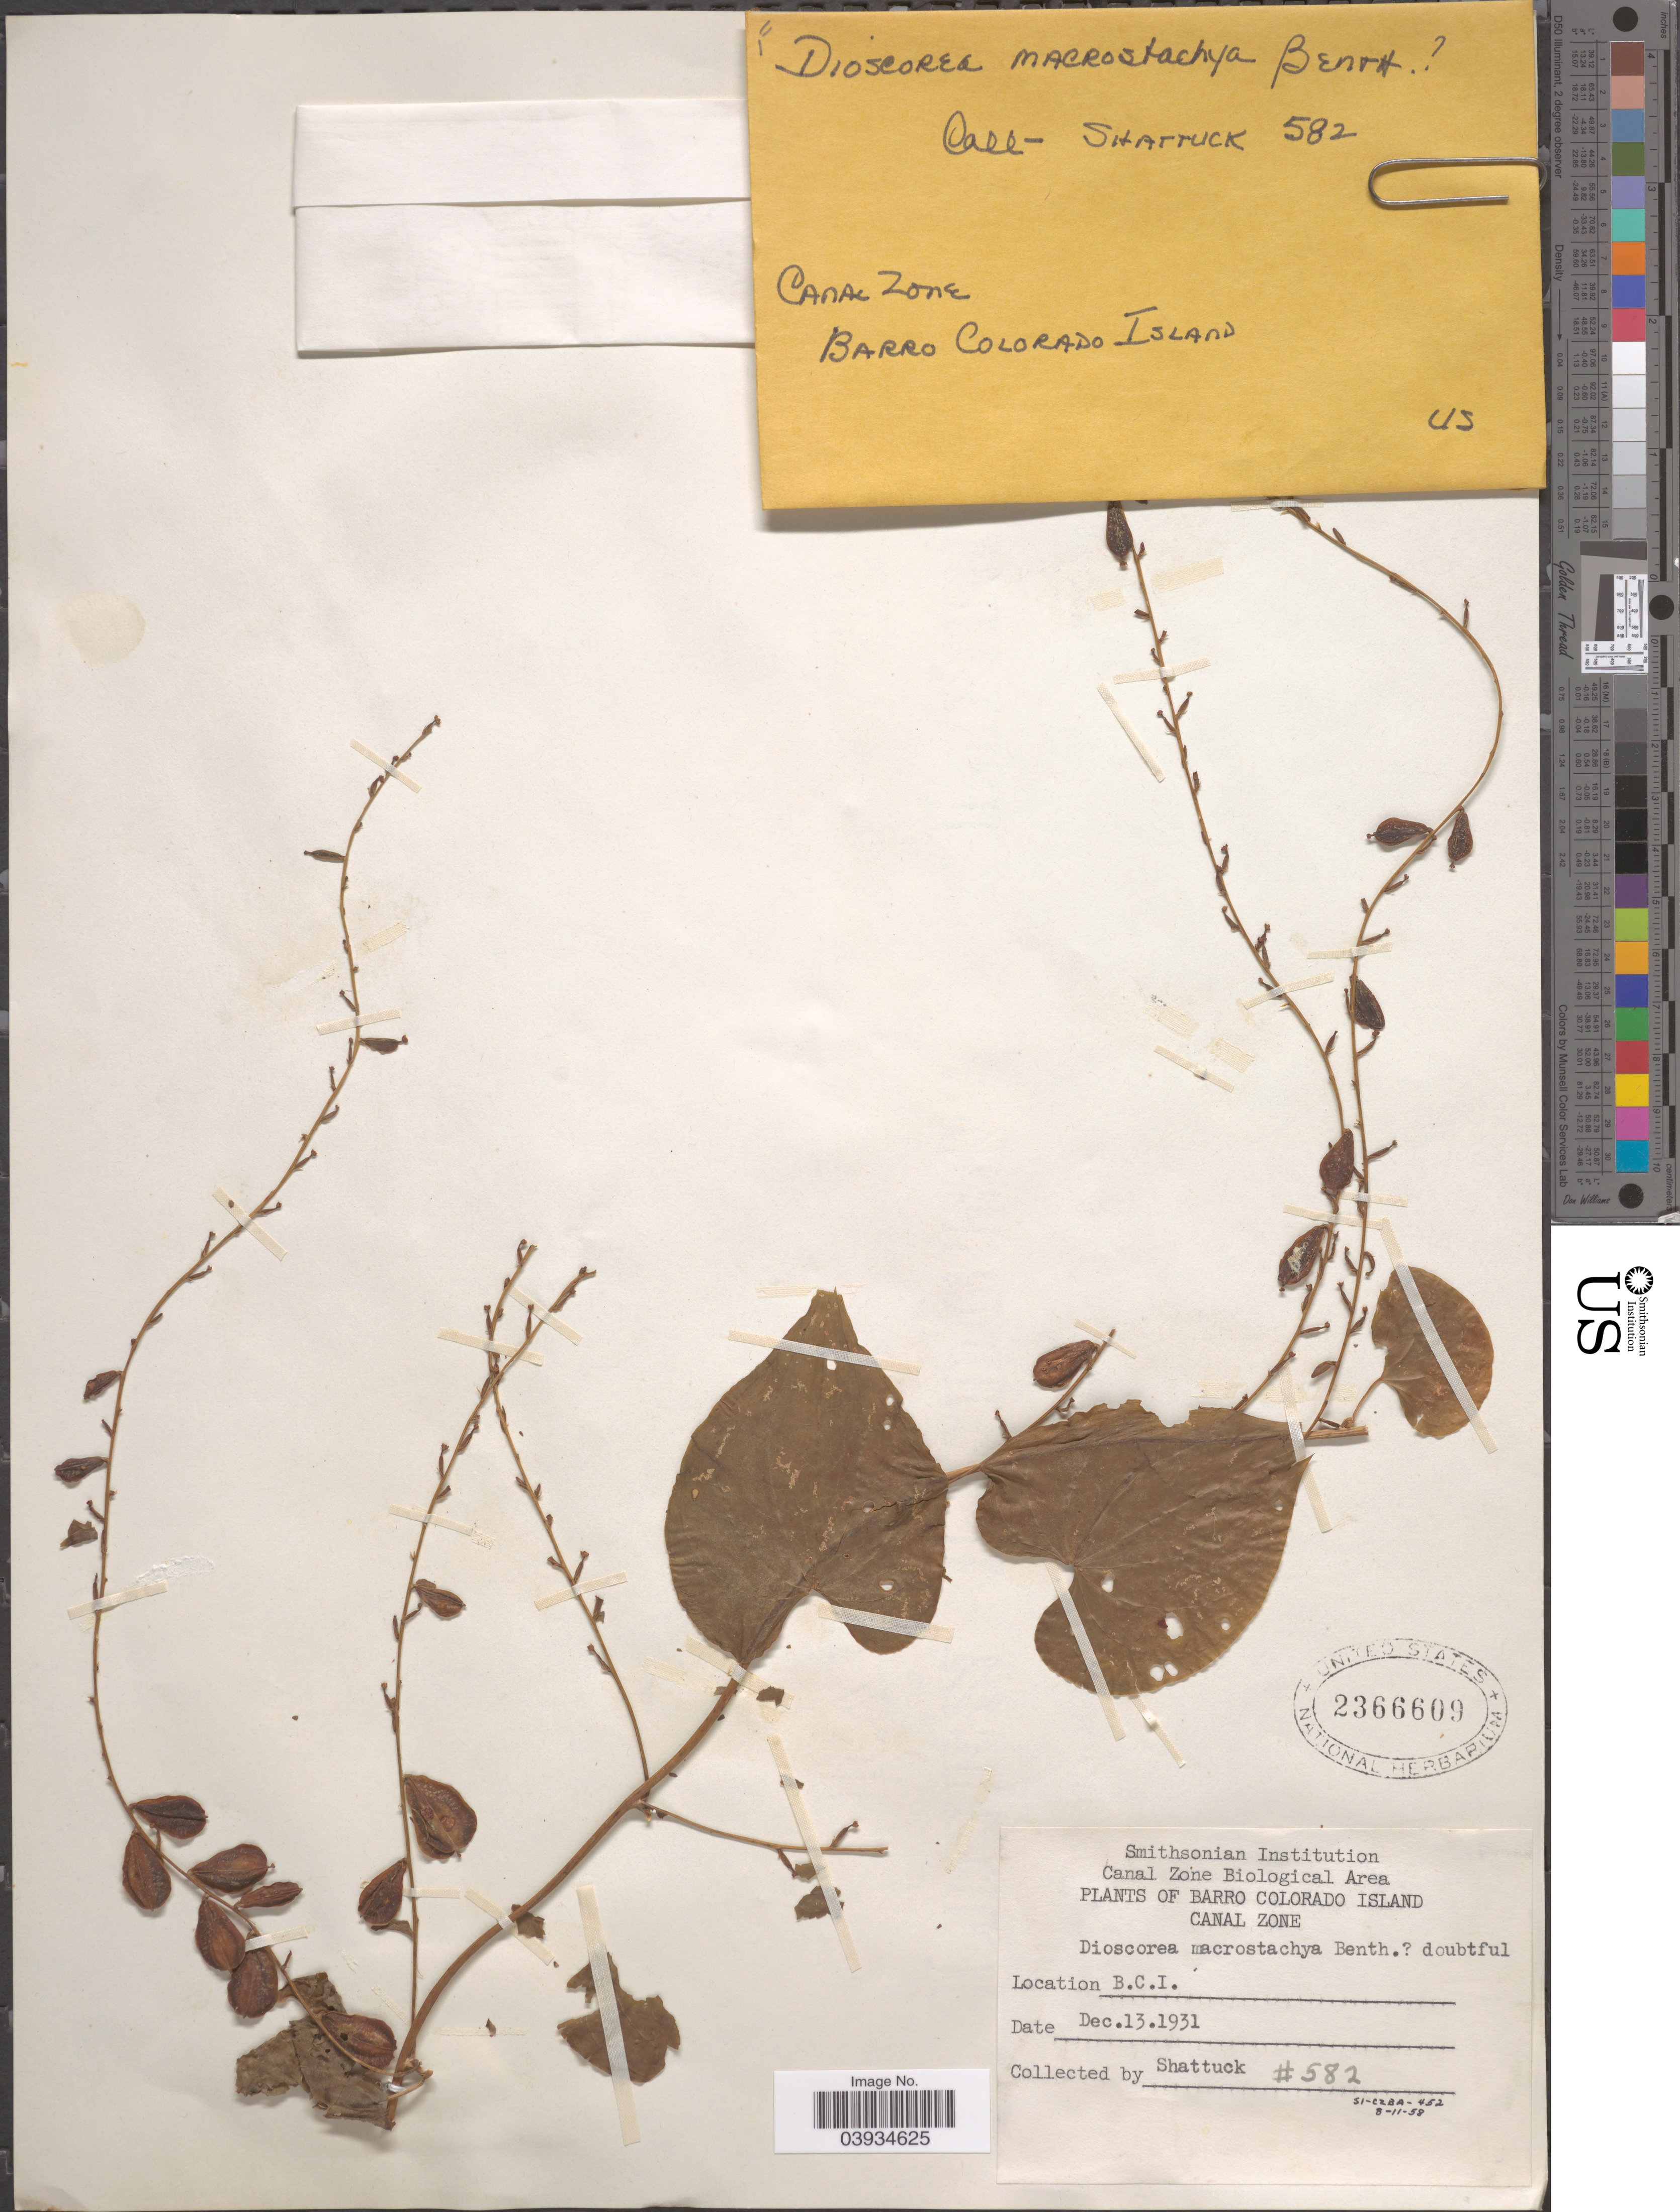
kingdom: Plantae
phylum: Tracheophyta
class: Liliopsida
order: Dioscoreales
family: Dioscoreaceae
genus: Dioscorea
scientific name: Dioscorea mexicana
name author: Scheidw.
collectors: Shattuck, --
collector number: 582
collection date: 1931-12-13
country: Panama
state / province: Panamá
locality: Barro Colorado Island. Canal Zone.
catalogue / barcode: US 2366609